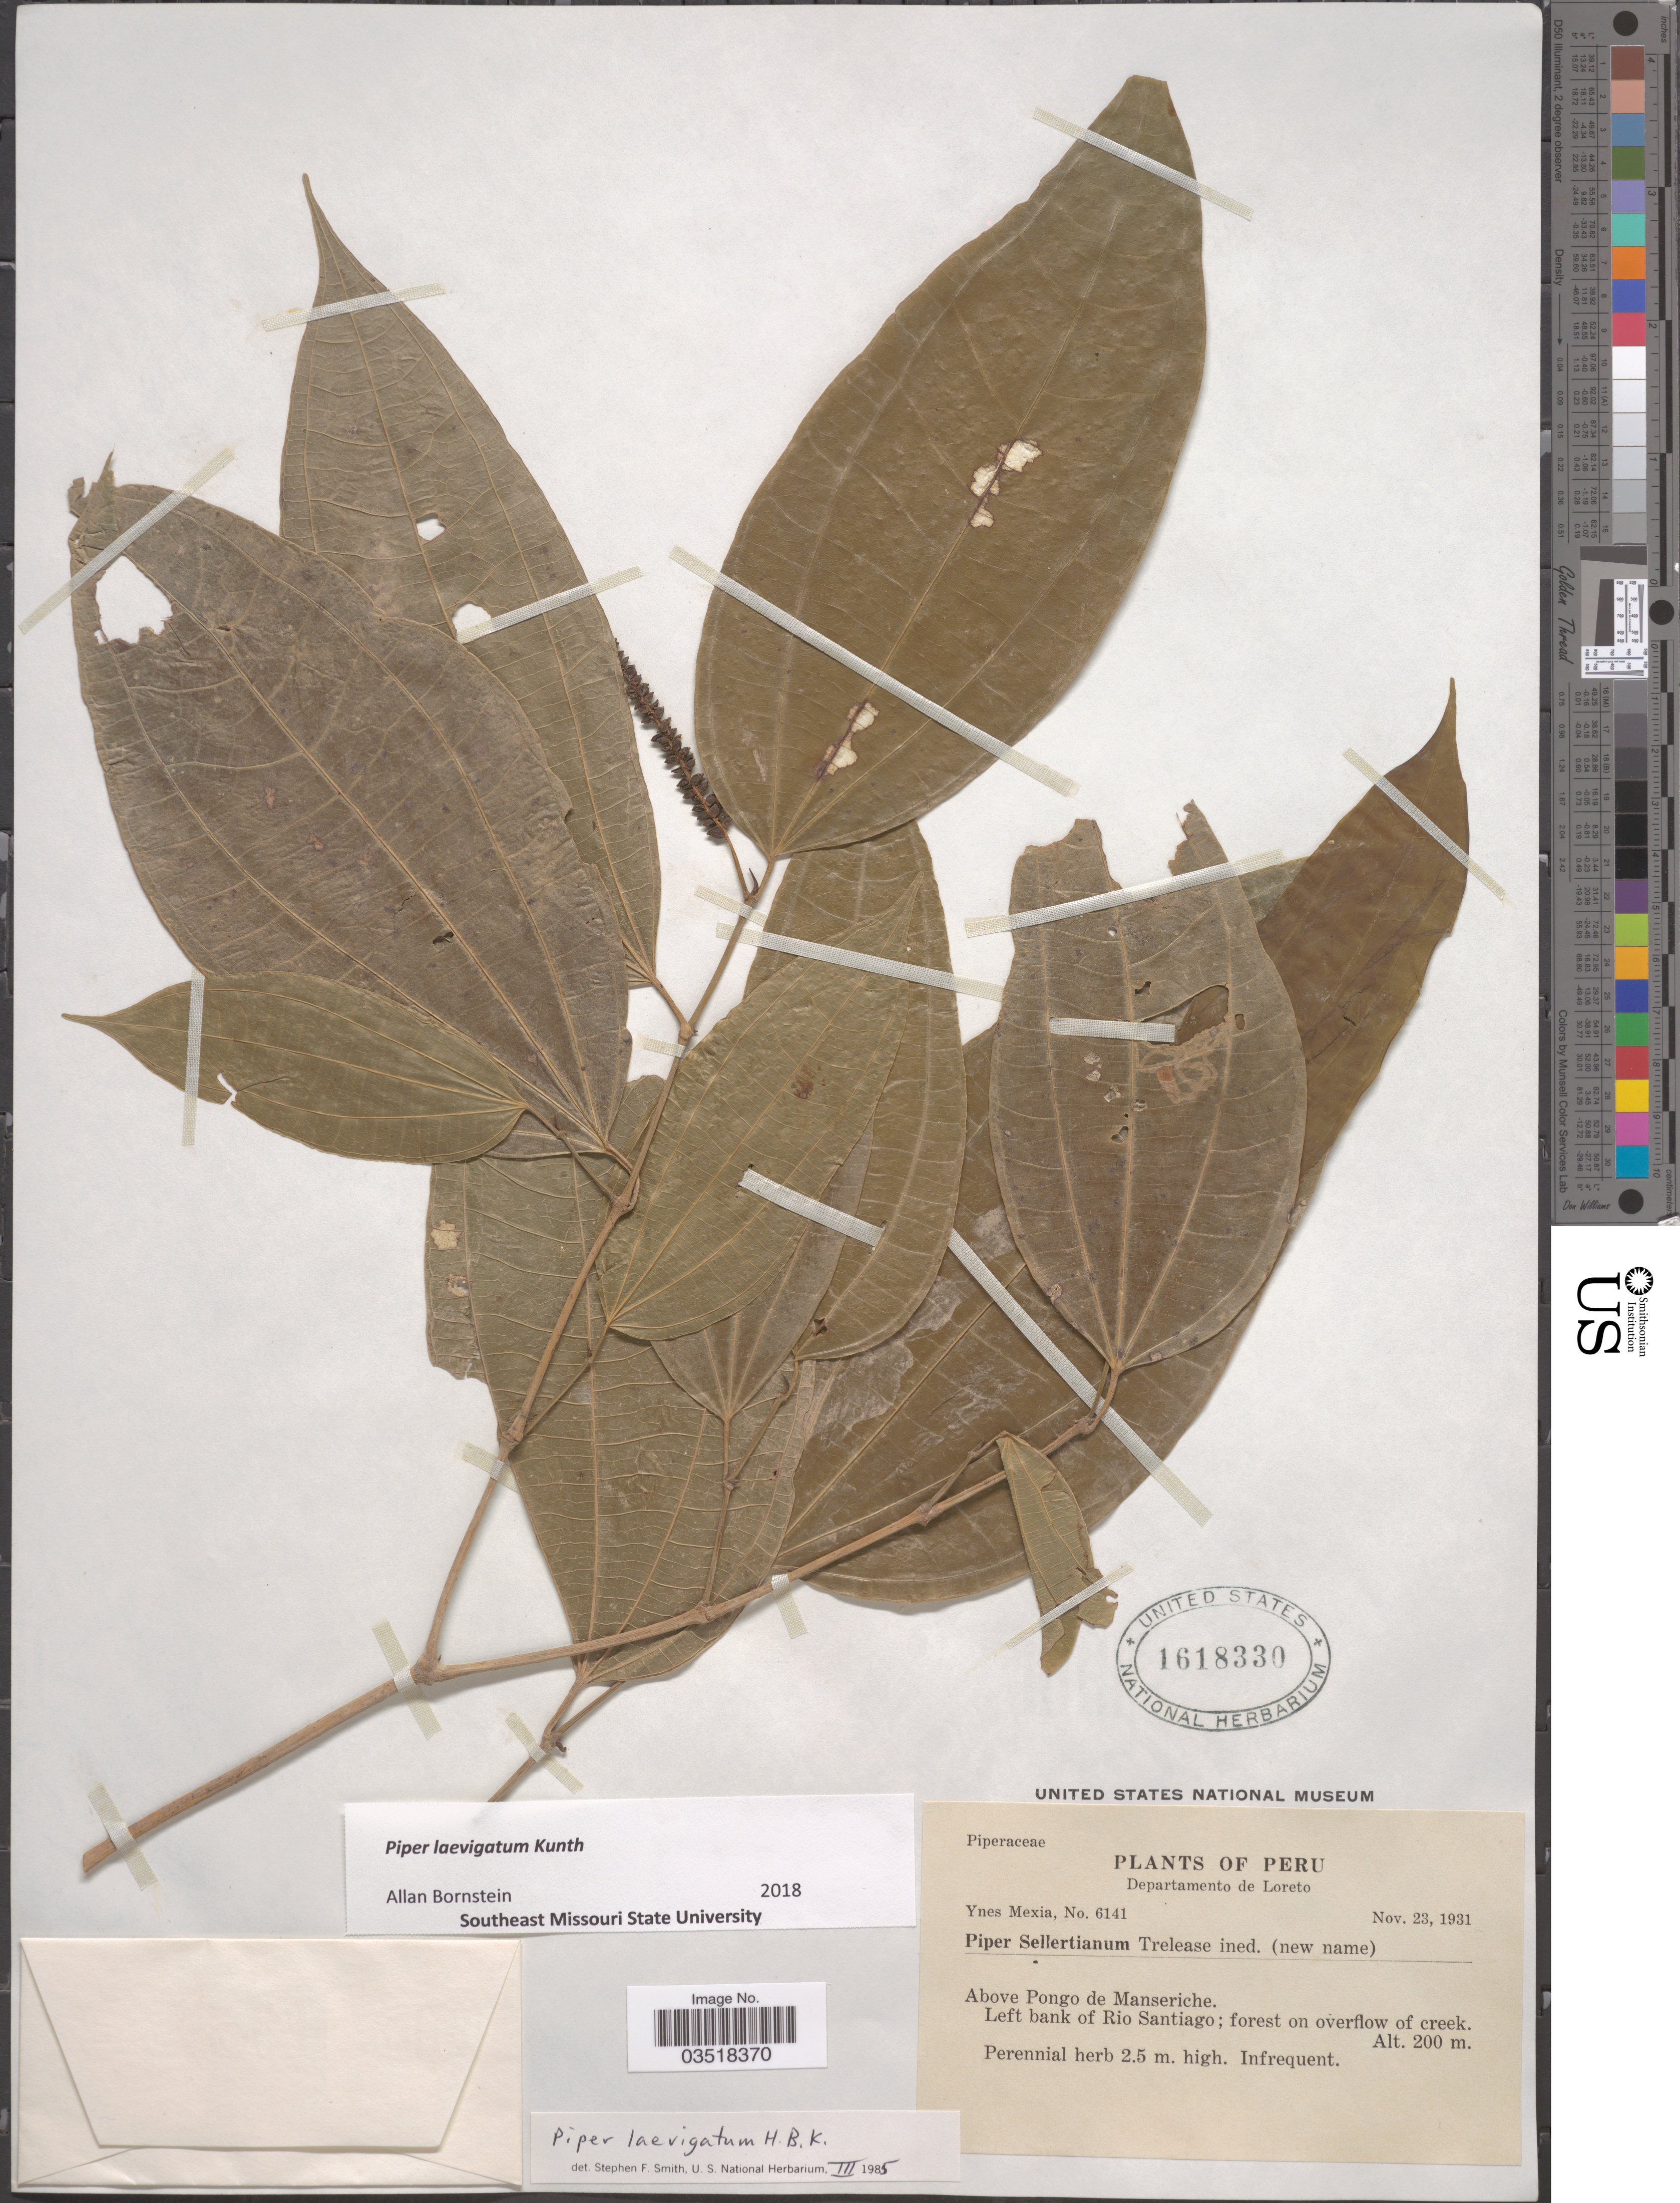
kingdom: Plantae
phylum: Tracheophyta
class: Magnoliopsida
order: Piperales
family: Piperaceae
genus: Piper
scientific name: Piper laevigatum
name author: Kunth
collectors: Y. Mexia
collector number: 6141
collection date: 1931-11-23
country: Peru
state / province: Loreto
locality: Departamento de Loreto. Above Pongo de Manseriche. Left bank of Rio Santiago.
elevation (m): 200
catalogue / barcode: US 1618330